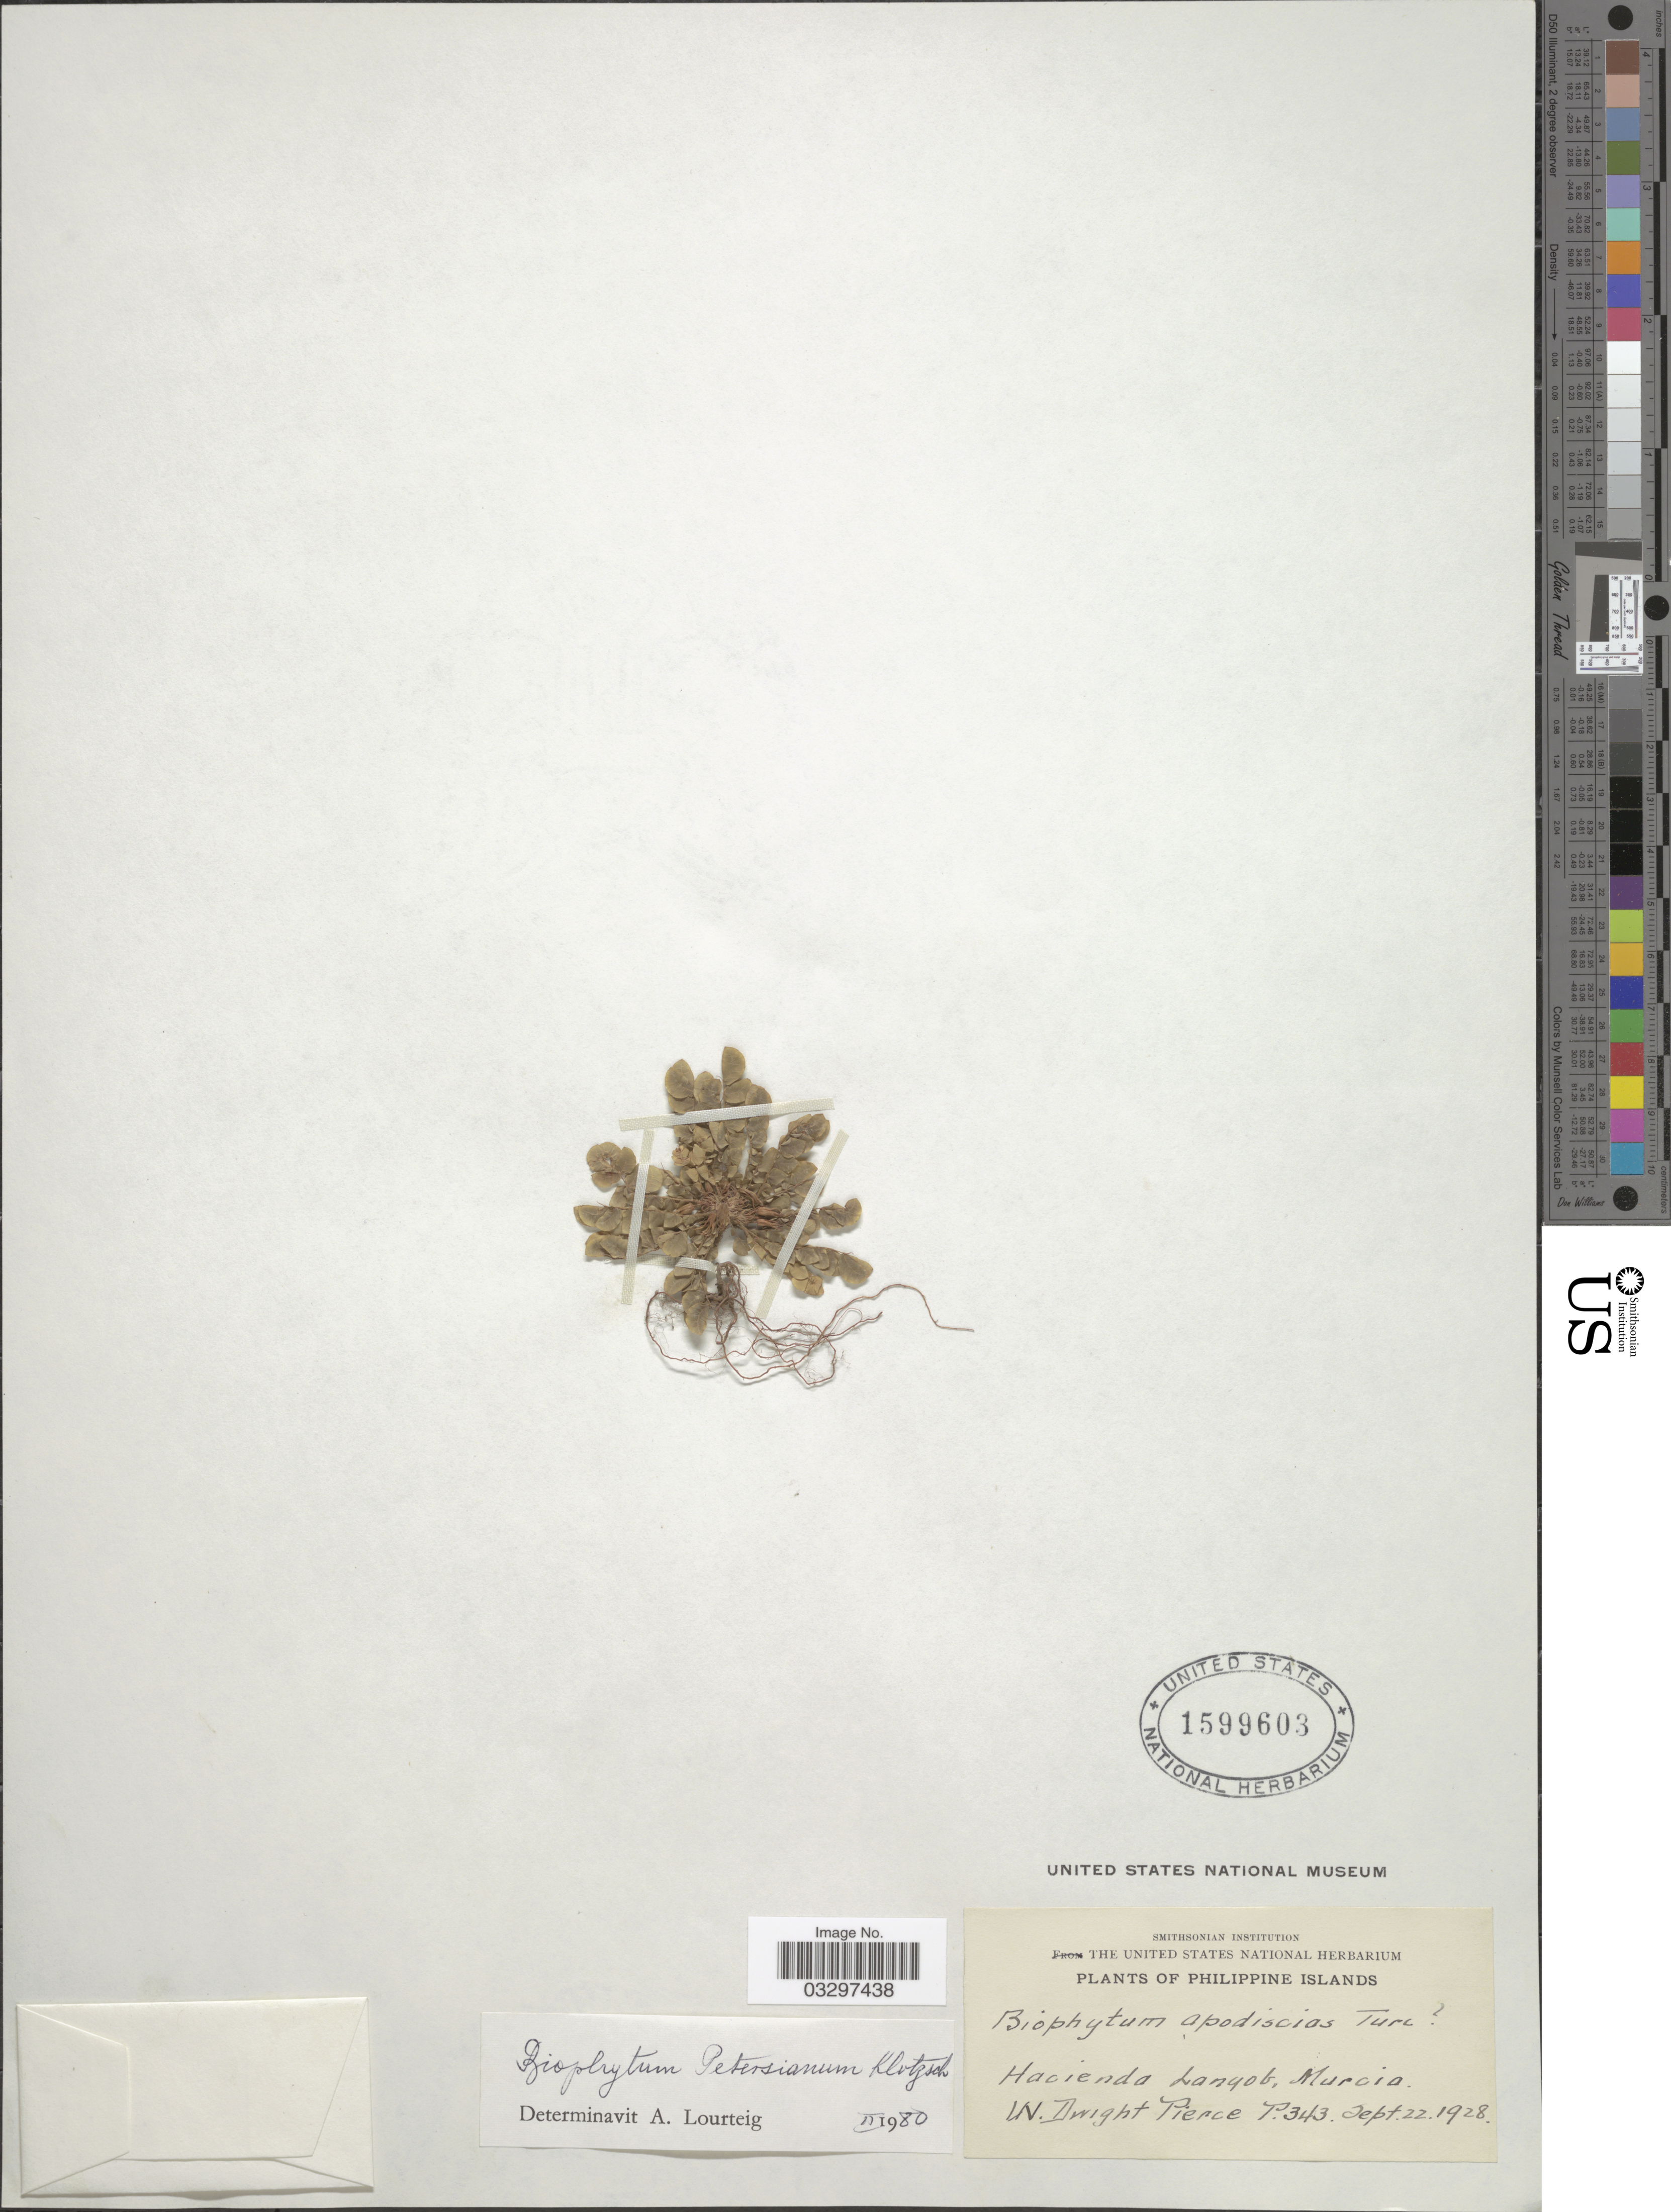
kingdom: Plantae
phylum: Tracheophyta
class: Magnoliopsida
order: Oxalidales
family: Oxalidaceae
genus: Biophytum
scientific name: Biophytum petersianum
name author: Klotzsch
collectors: W. Pierce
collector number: P.343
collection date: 1928-09-22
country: Philippines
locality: Hacienda Langob, Murcia.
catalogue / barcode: US 1599603